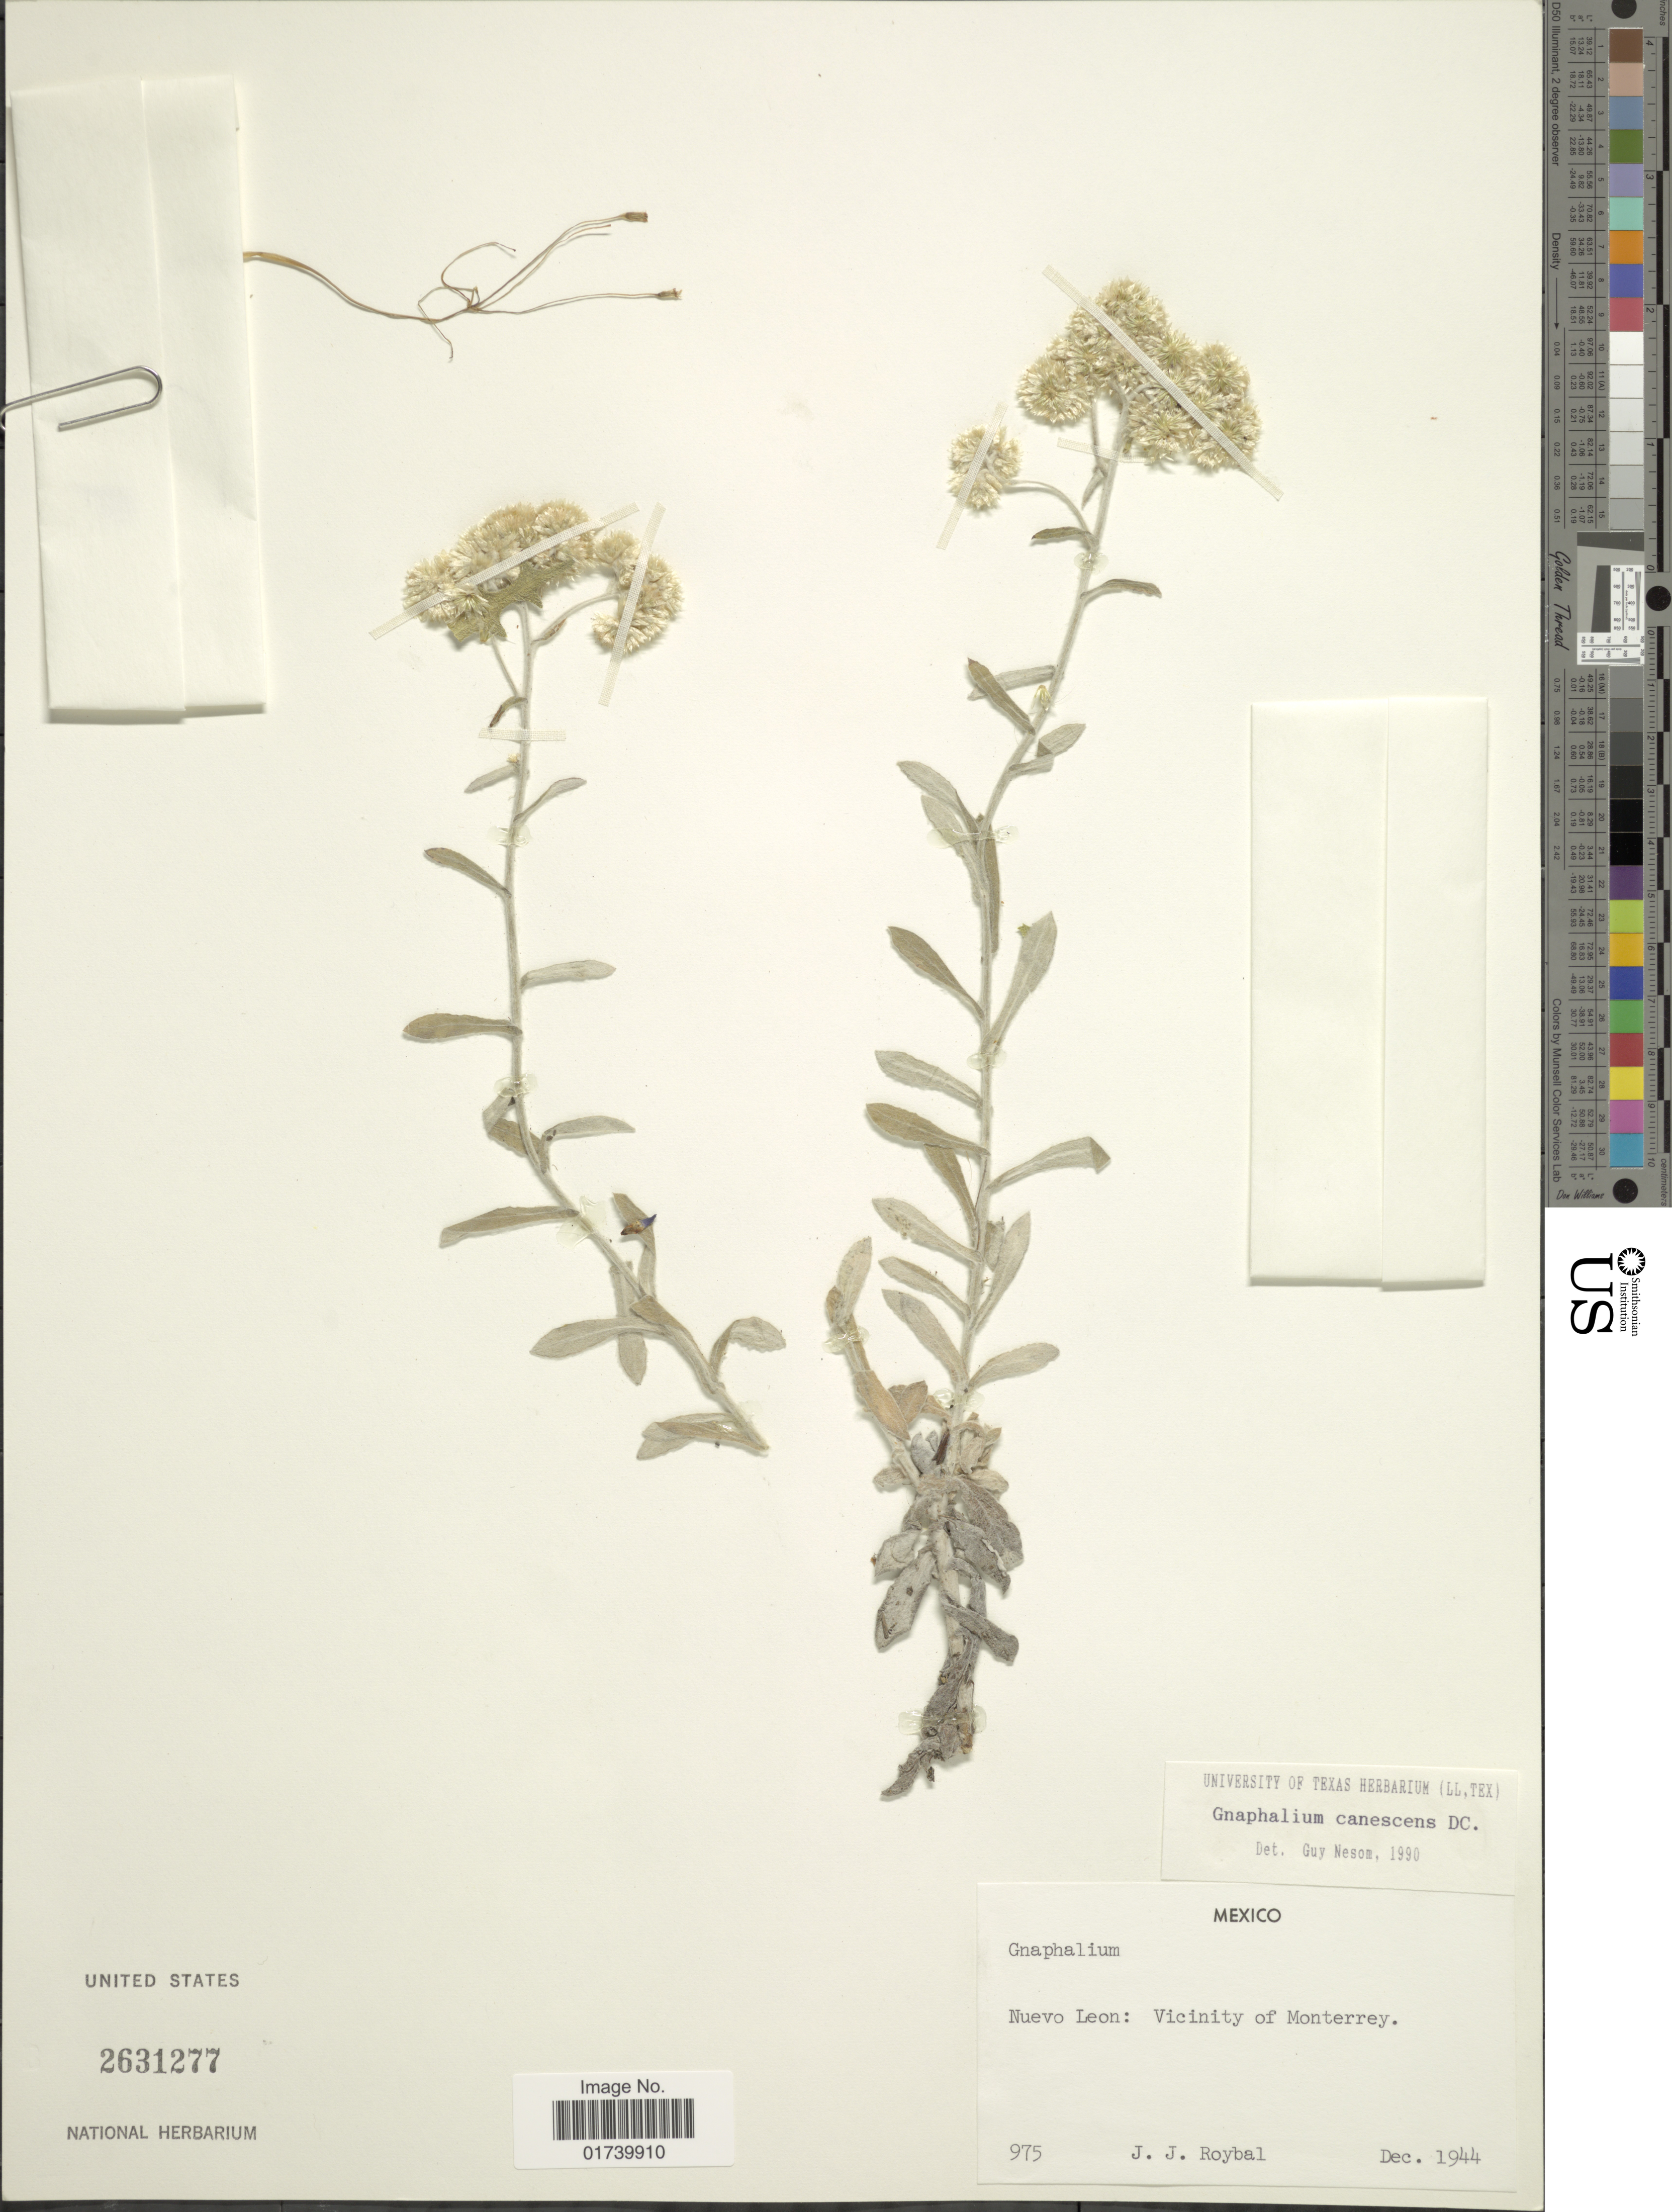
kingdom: Plantae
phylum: Tracheophyta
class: Magnoliopsida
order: Asterales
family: Asteraceae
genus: Pseudognaphalium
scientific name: Pseudognaphalium canescens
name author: (DC.) Anderb.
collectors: J. J. Roybal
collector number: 975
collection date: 1944-12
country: Mexico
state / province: Nuevo León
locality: Vicinity of Monterry.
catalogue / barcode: US 2631277